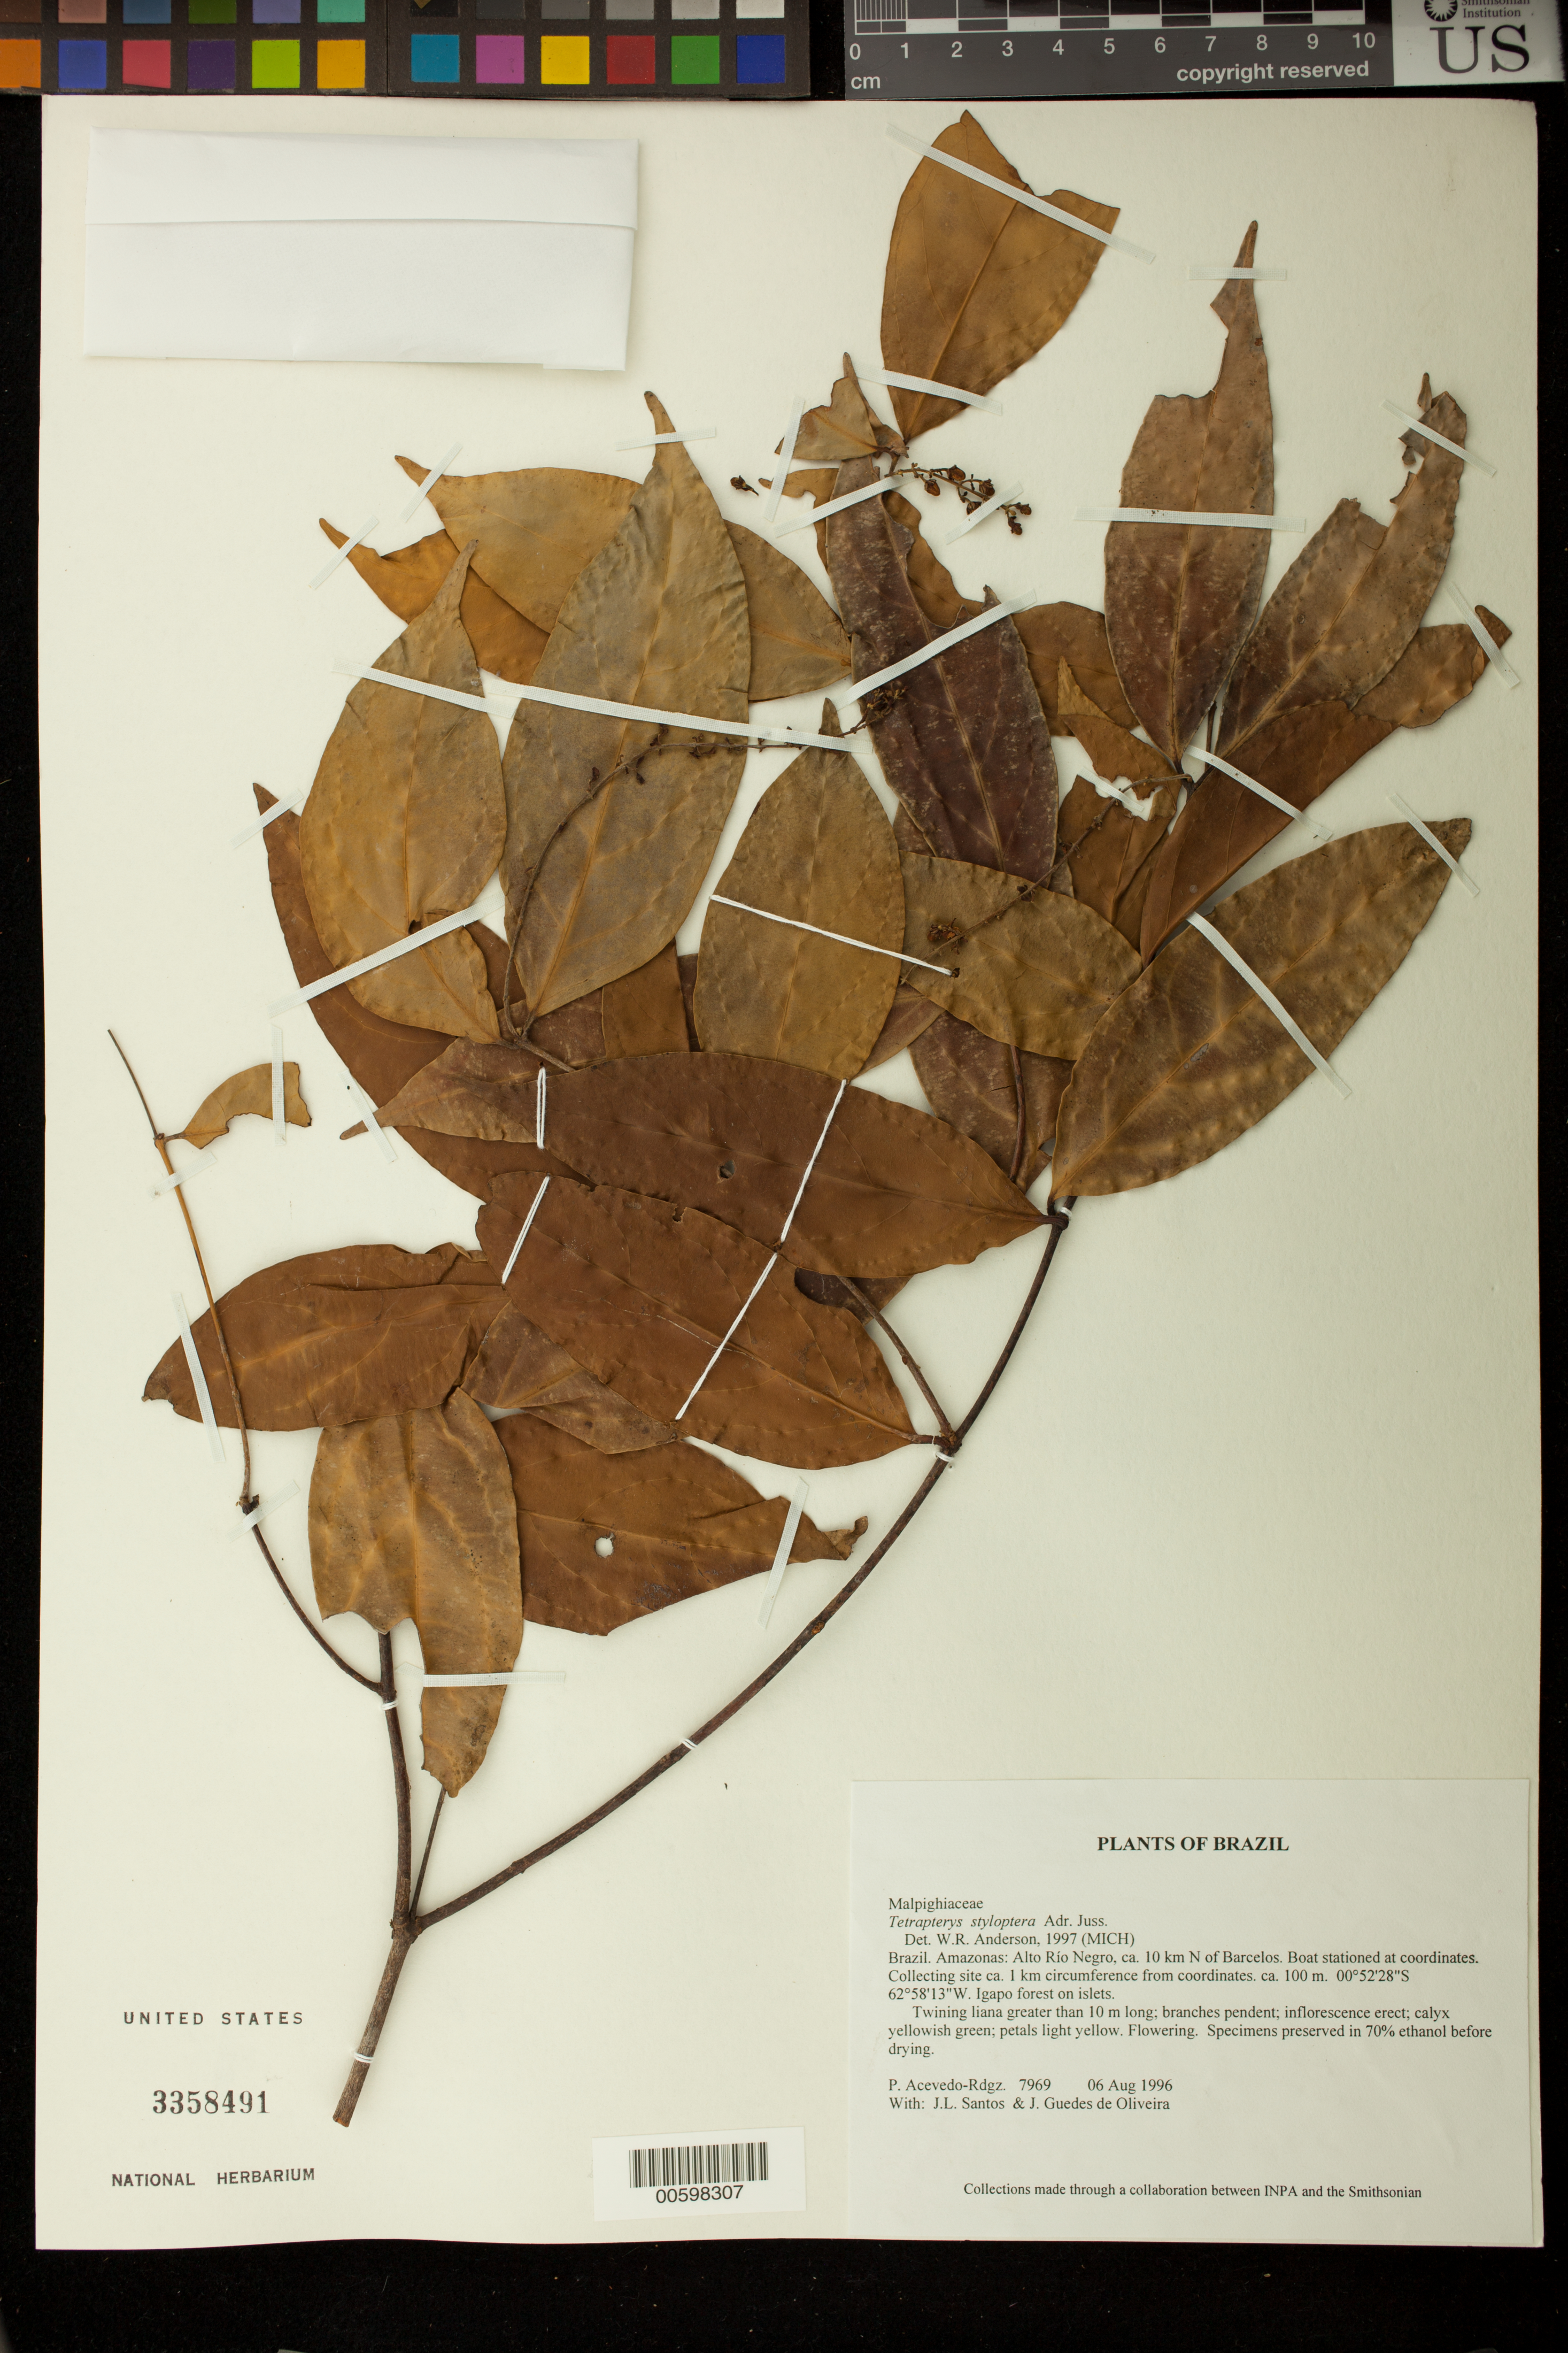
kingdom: Plantae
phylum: Tracheophyta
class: Magnoliopsida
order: Malpighiales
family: Malpighiaceae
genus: Glicophyllum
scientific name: Glicophyllum stylopterum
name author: (A. Juss.) R.F. Almeida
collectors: P. Acevedo-Rodr., J. L. Santos & J. Guedes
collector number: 7969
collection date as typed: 06 Aug 1996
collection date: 1996-08-06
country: Brazil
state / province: Amazonas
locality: Amazonas: Alto Río Negro, ca. 10 km N of Barcelos. Boat stationed at coordinates. Collecting site ca. 1 km circumference from coordinates.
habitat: Igapo forest on islets.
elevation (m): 100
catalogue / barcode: US 3358491